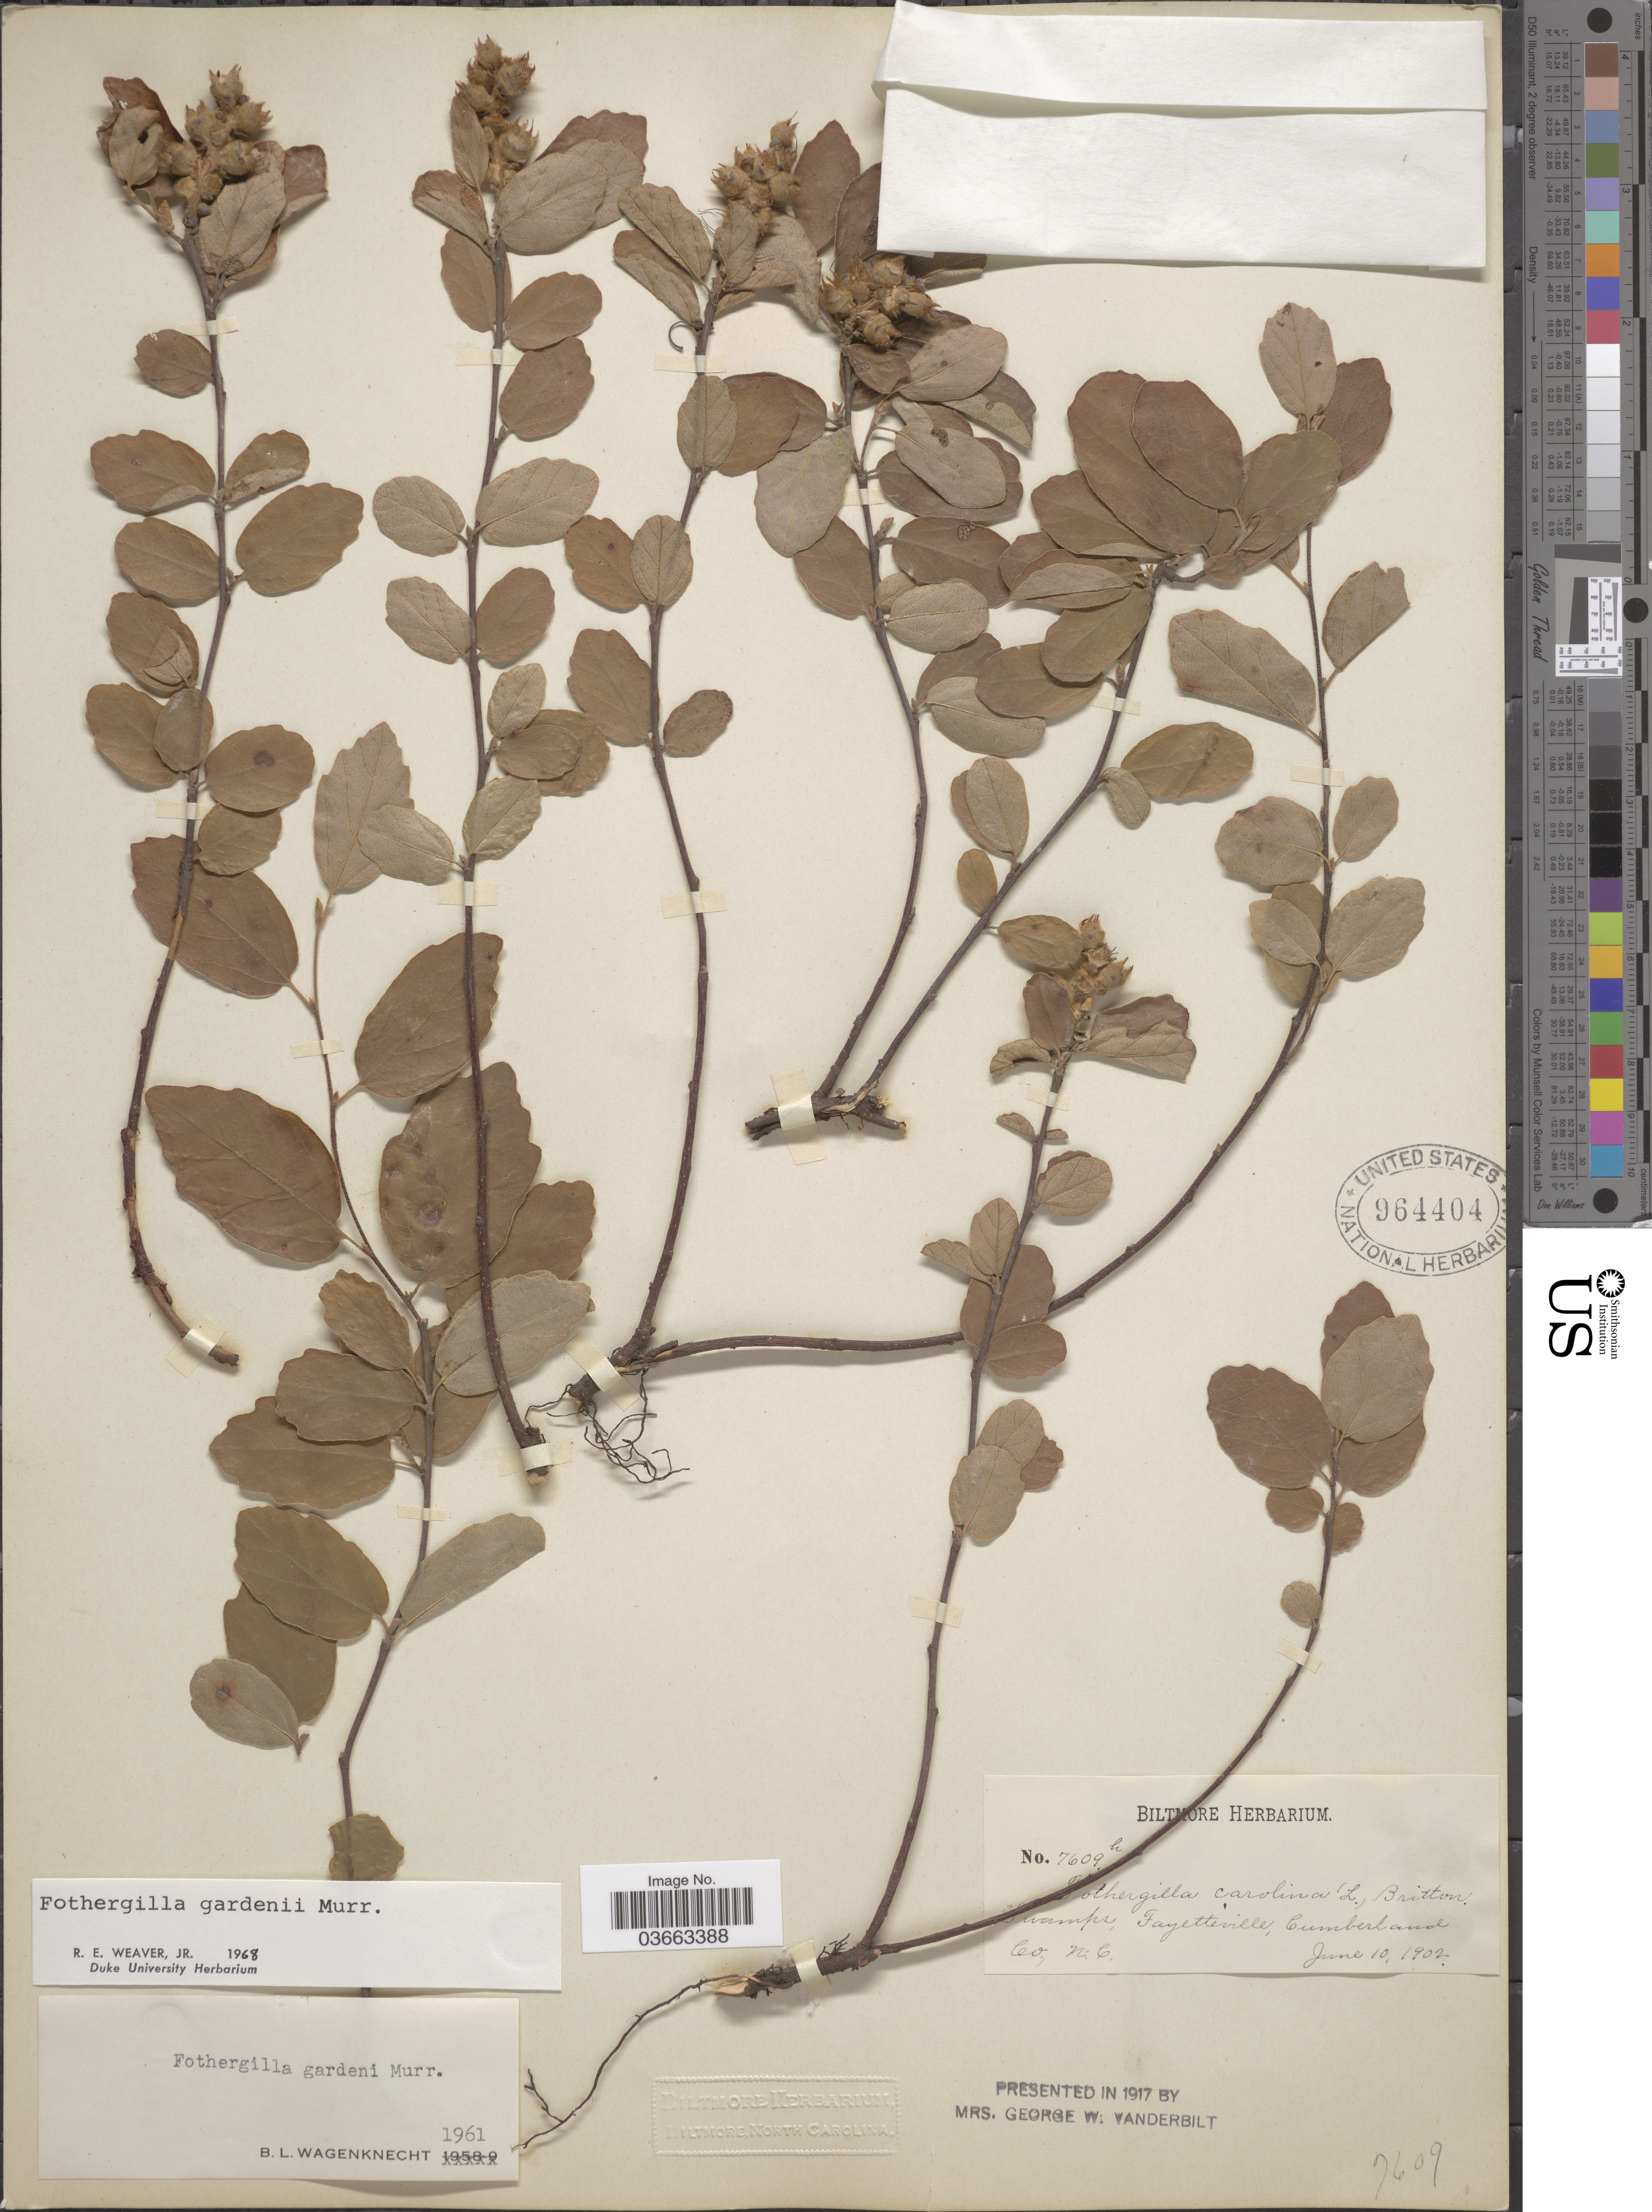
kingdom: Plantae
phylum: Tracheophyta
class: Magnoliopsida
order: Saxifragales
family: Hamamelidaceae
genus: Fothergilla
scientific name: Fothergilla gardenii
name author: L.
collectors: ex herb. Biltmore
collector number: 7609h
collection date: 1902-06-10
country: United States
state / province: North Carolina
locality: Fayetteville, Cumberland Co.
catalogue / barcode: US 964404